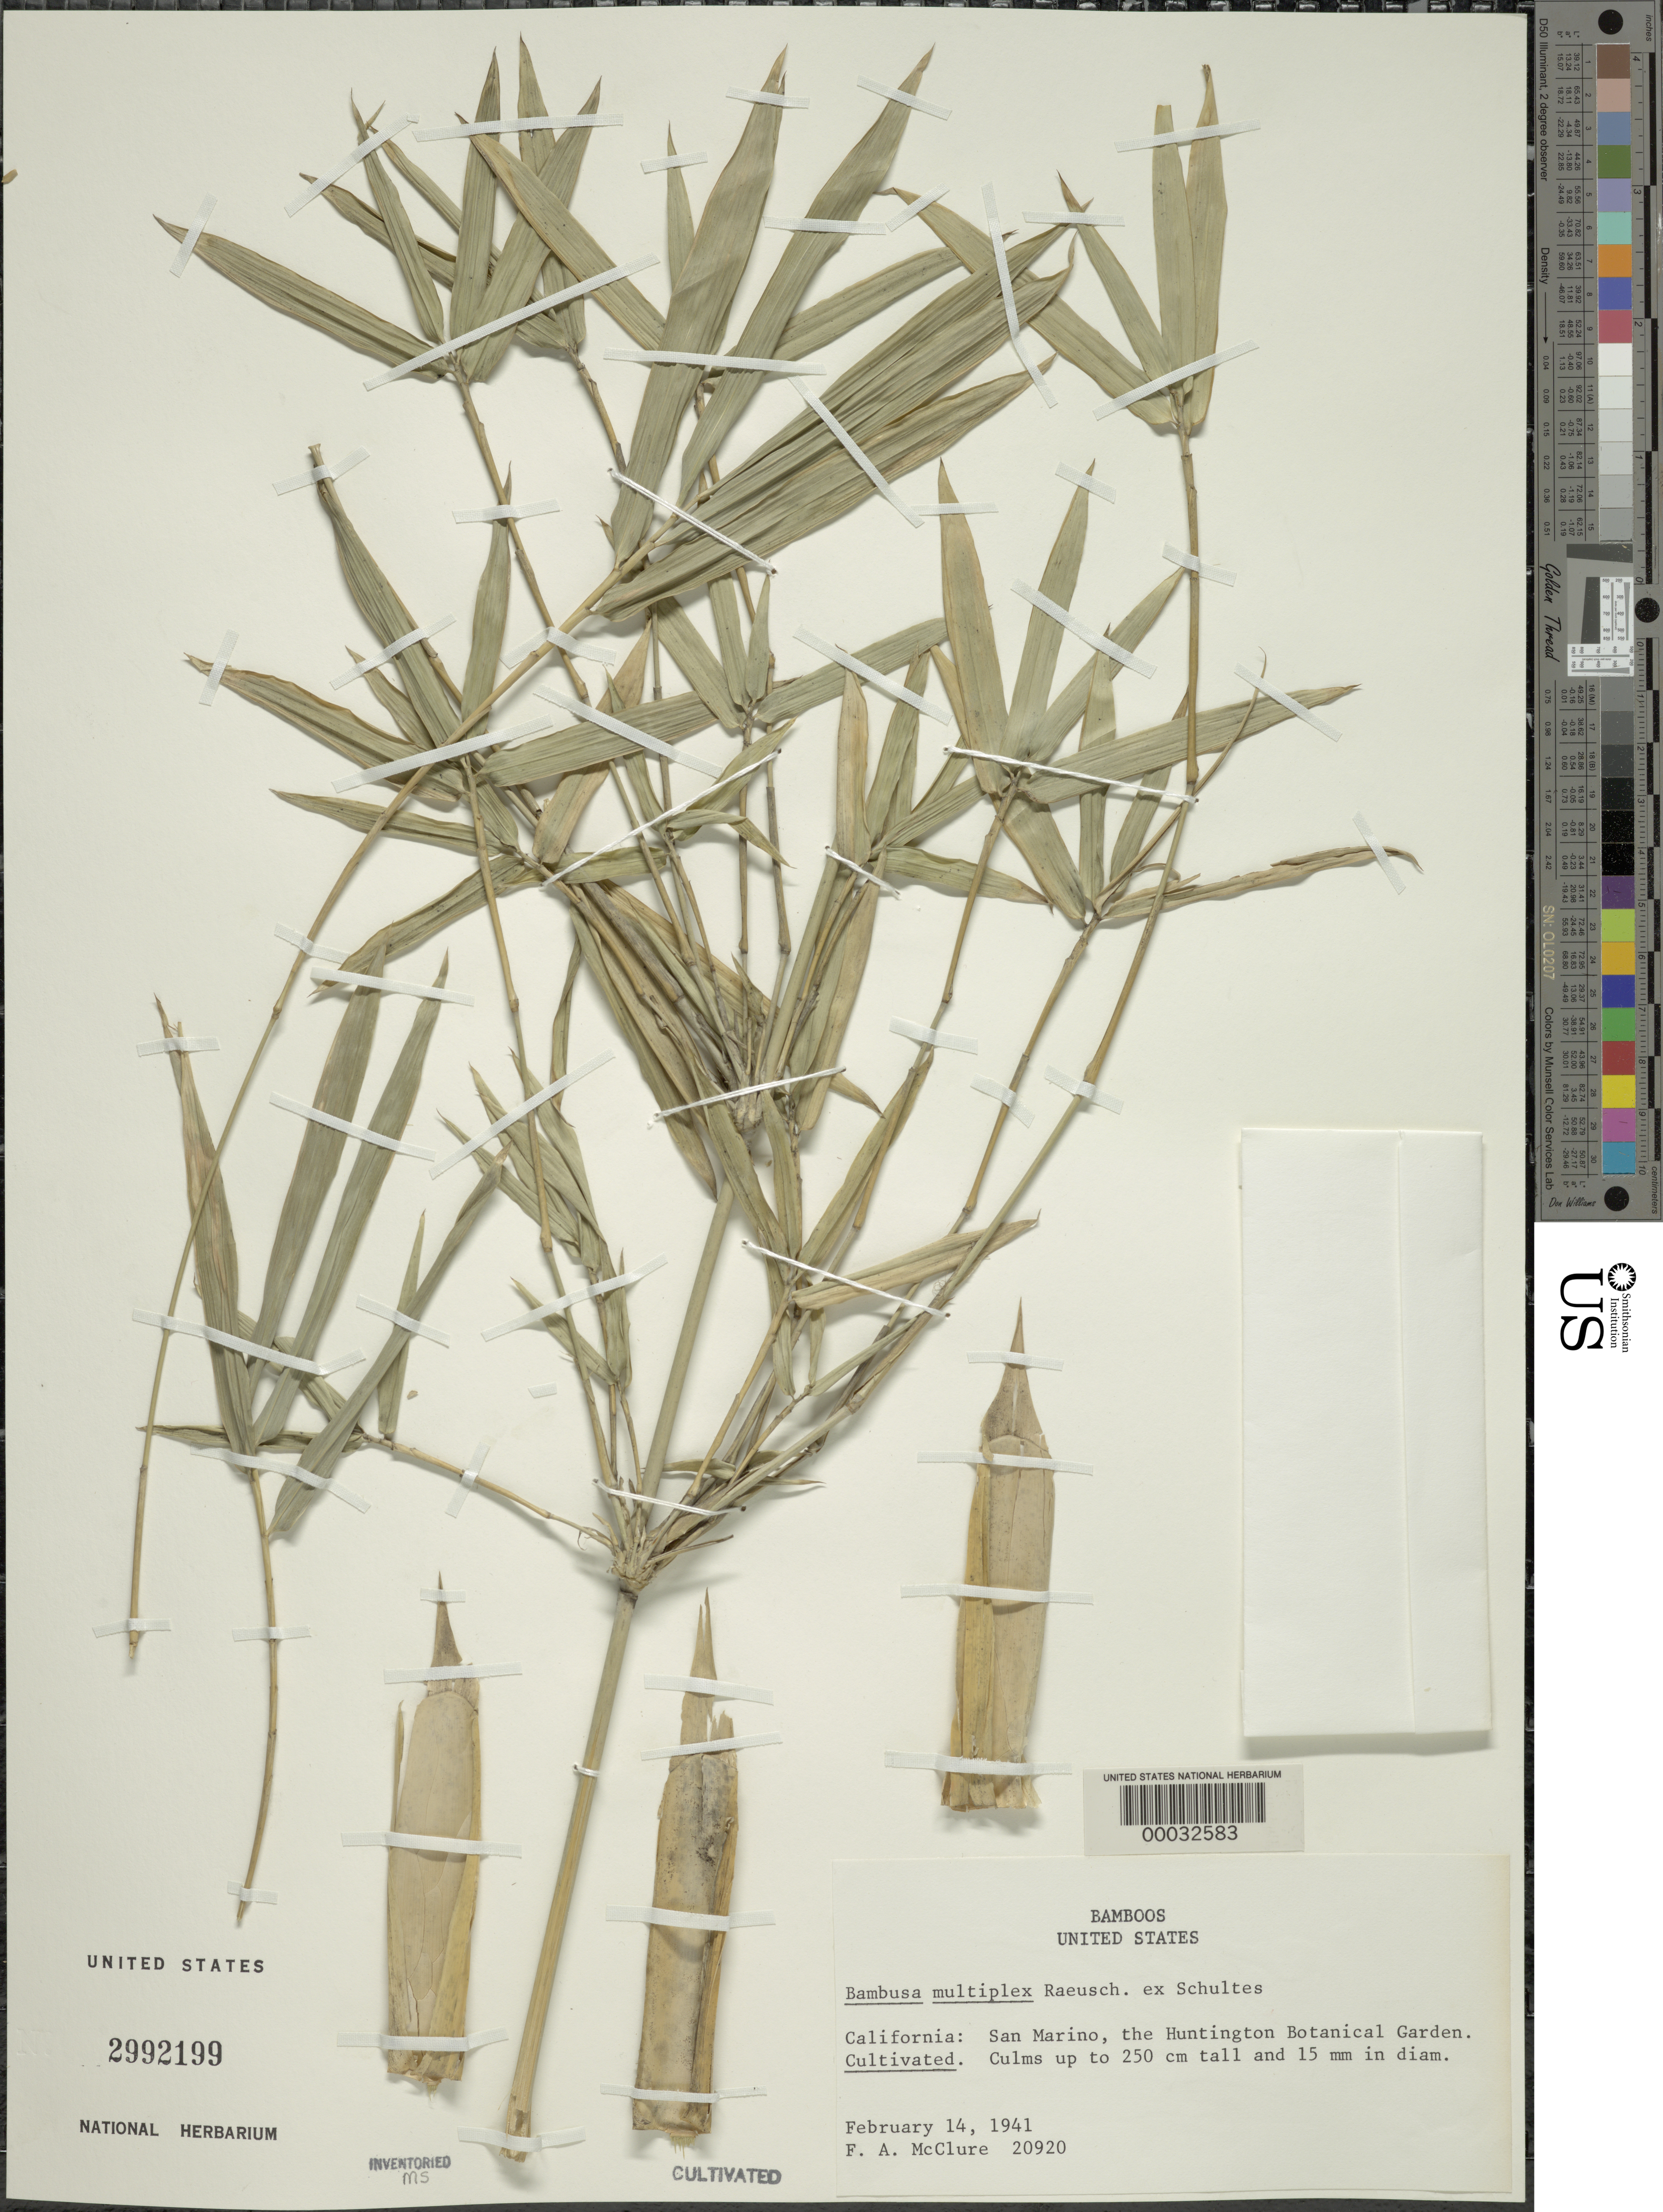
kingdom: Plantae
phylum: Tracheophyta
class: Liliopsida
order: Poales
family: Poaceae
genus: Bambusa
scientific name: Bambusa multiplex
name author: (Lour.) Raeusch. ex Schult. & Schult. f.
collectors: F. A. McClure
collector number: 20920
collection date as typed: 14 Feb 1941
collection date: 1941-02-14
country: United States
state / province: California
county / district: Los Angeles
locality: Huntington botanical garden, san marino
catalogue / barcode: US 2992199